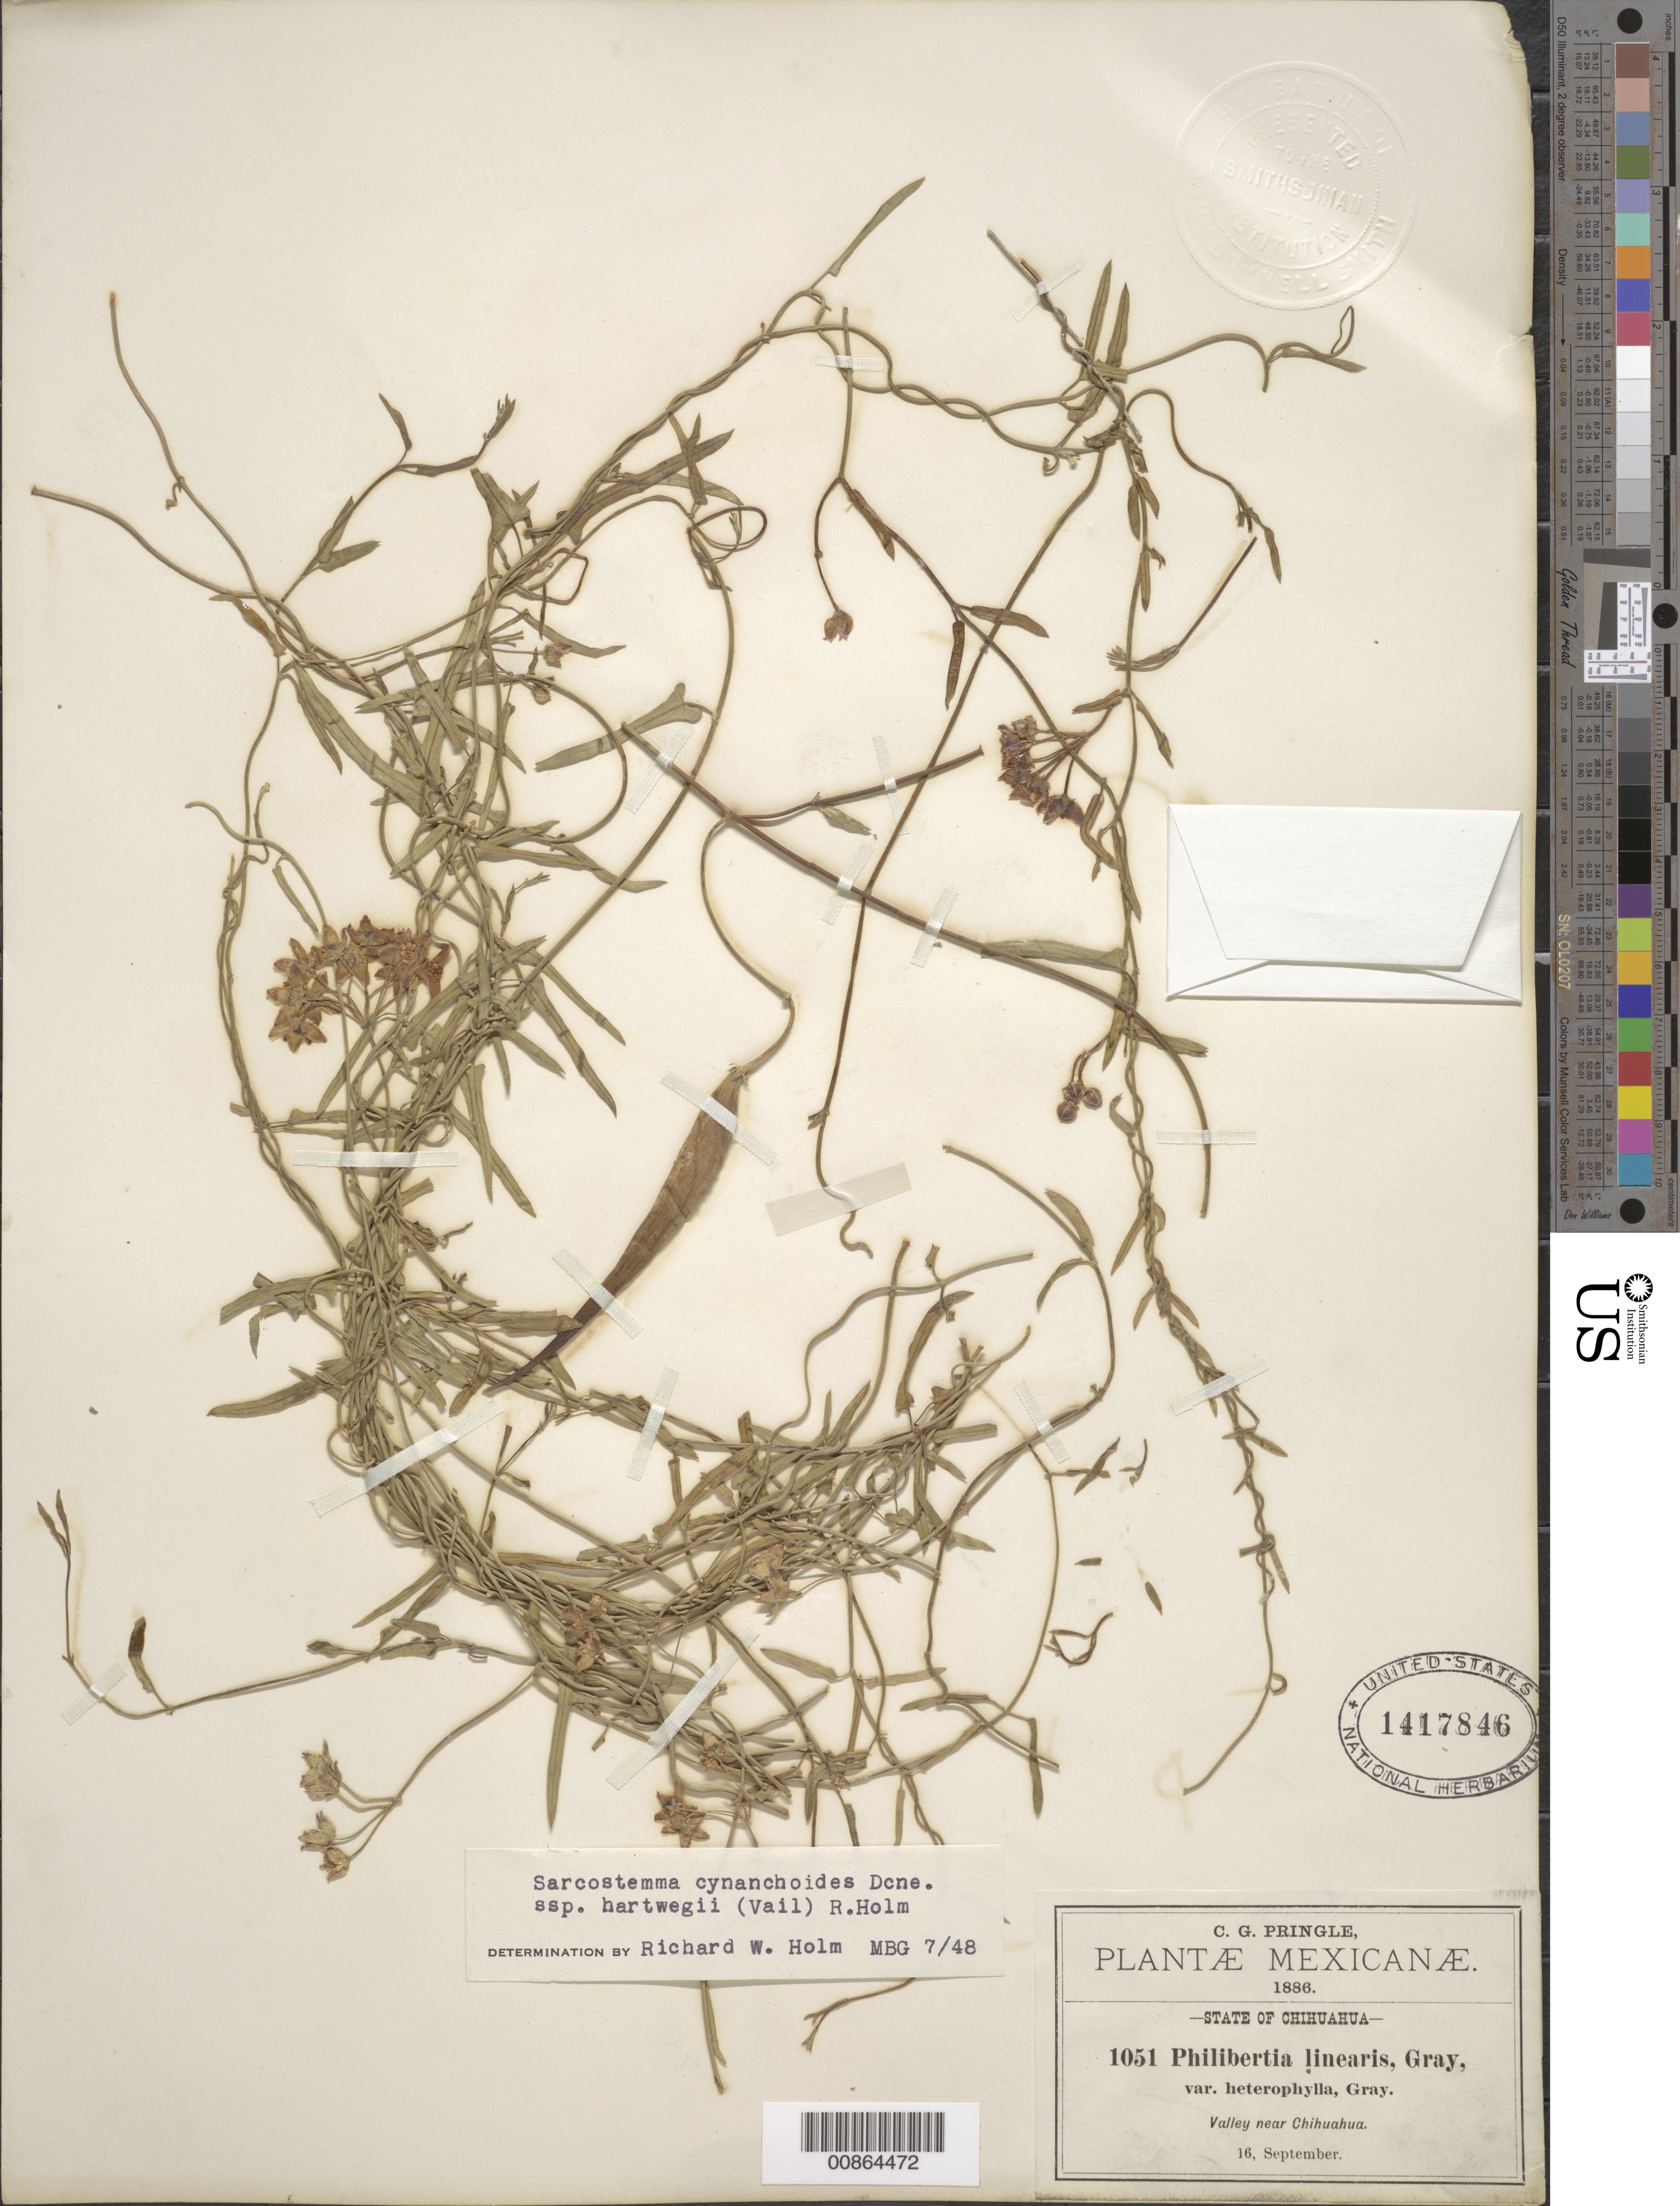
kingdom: Plantae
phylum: Tracheophyta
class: Magnoliopsida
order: Gentianales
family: Apocynaceae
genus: Sarcostemma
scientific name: Sarcostemma cynanchoides subsp. hartwegii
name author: (Vail) R.W. Holm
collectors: C. G. Pringle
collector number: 1051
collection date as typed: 16 Sep 1886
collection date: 1886-09-16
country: Mexico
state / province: Chihuahua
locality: Near Chihuahua.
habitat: Valley.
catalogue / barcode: US 1417846